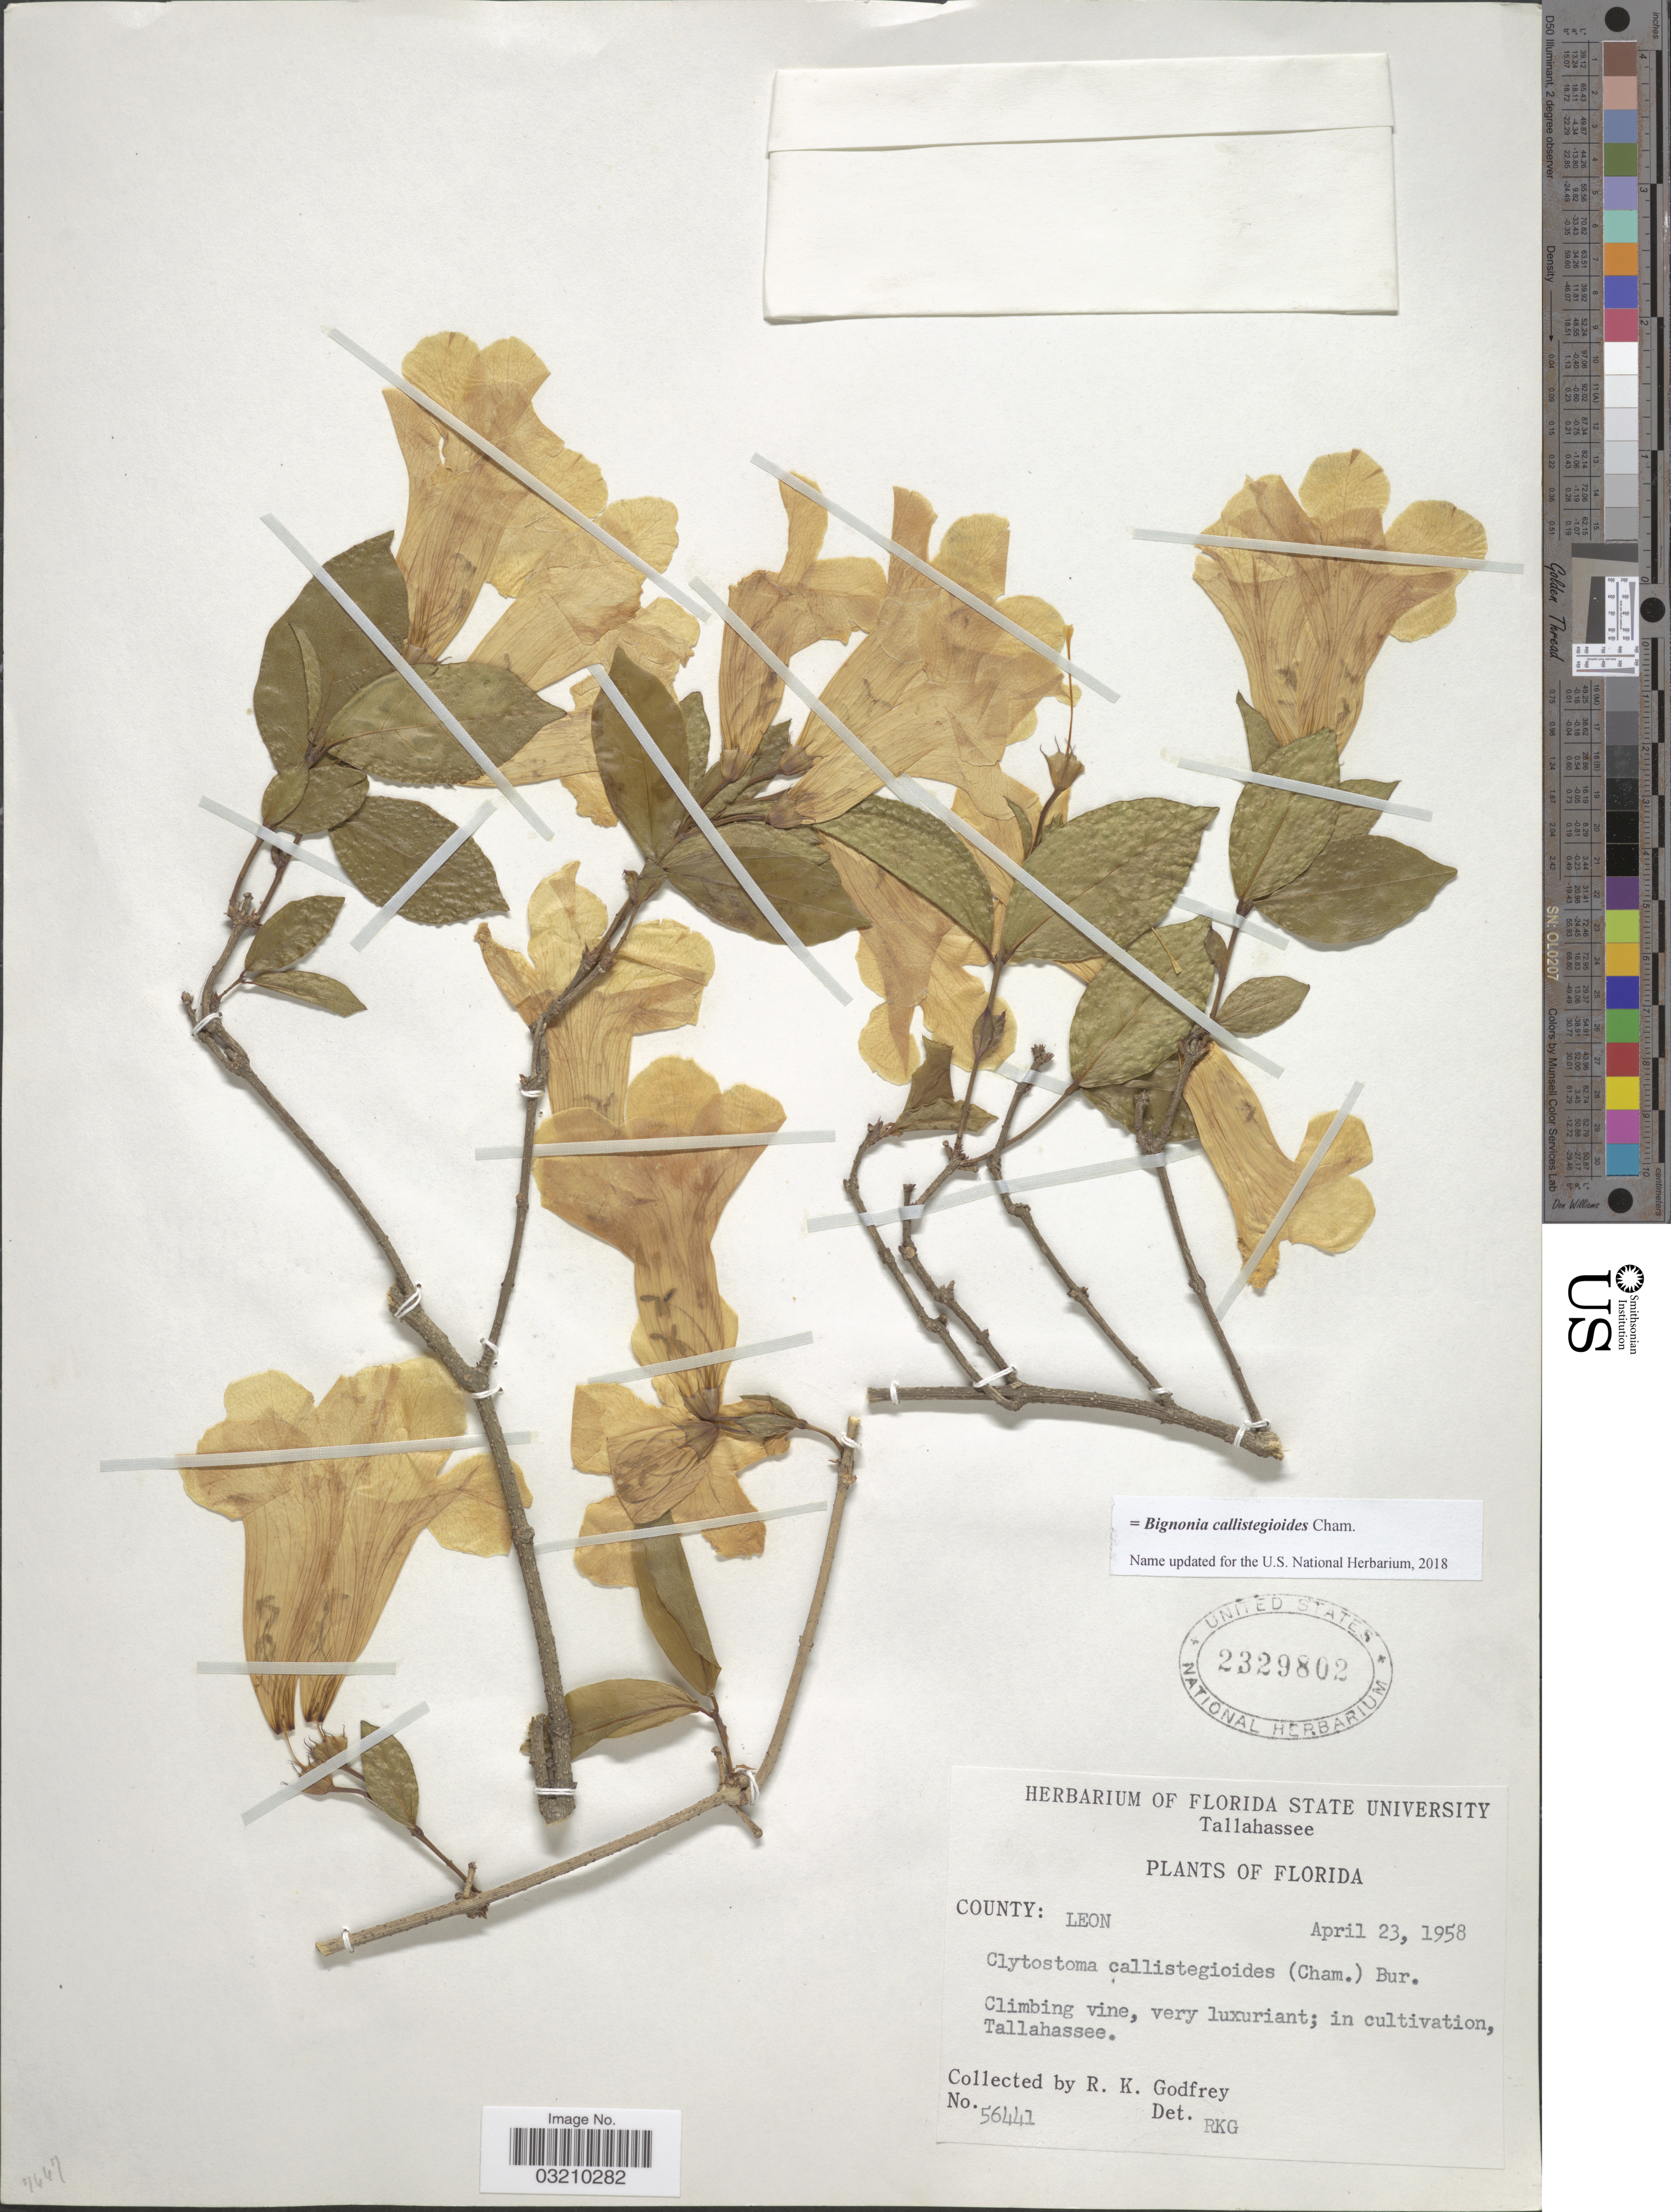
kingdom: Plantae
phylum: Tracheophyta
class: Magnoliopsida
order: Lamiales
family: Bignoniaceae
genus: Bignonia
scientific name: Bignonia callistegioides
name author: Cham.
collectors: R. K. Godfrey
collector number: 56441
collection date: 1958-04-23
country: United States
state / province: Florida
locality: County: Leon. Tallahassee.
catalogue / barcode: US 2329802